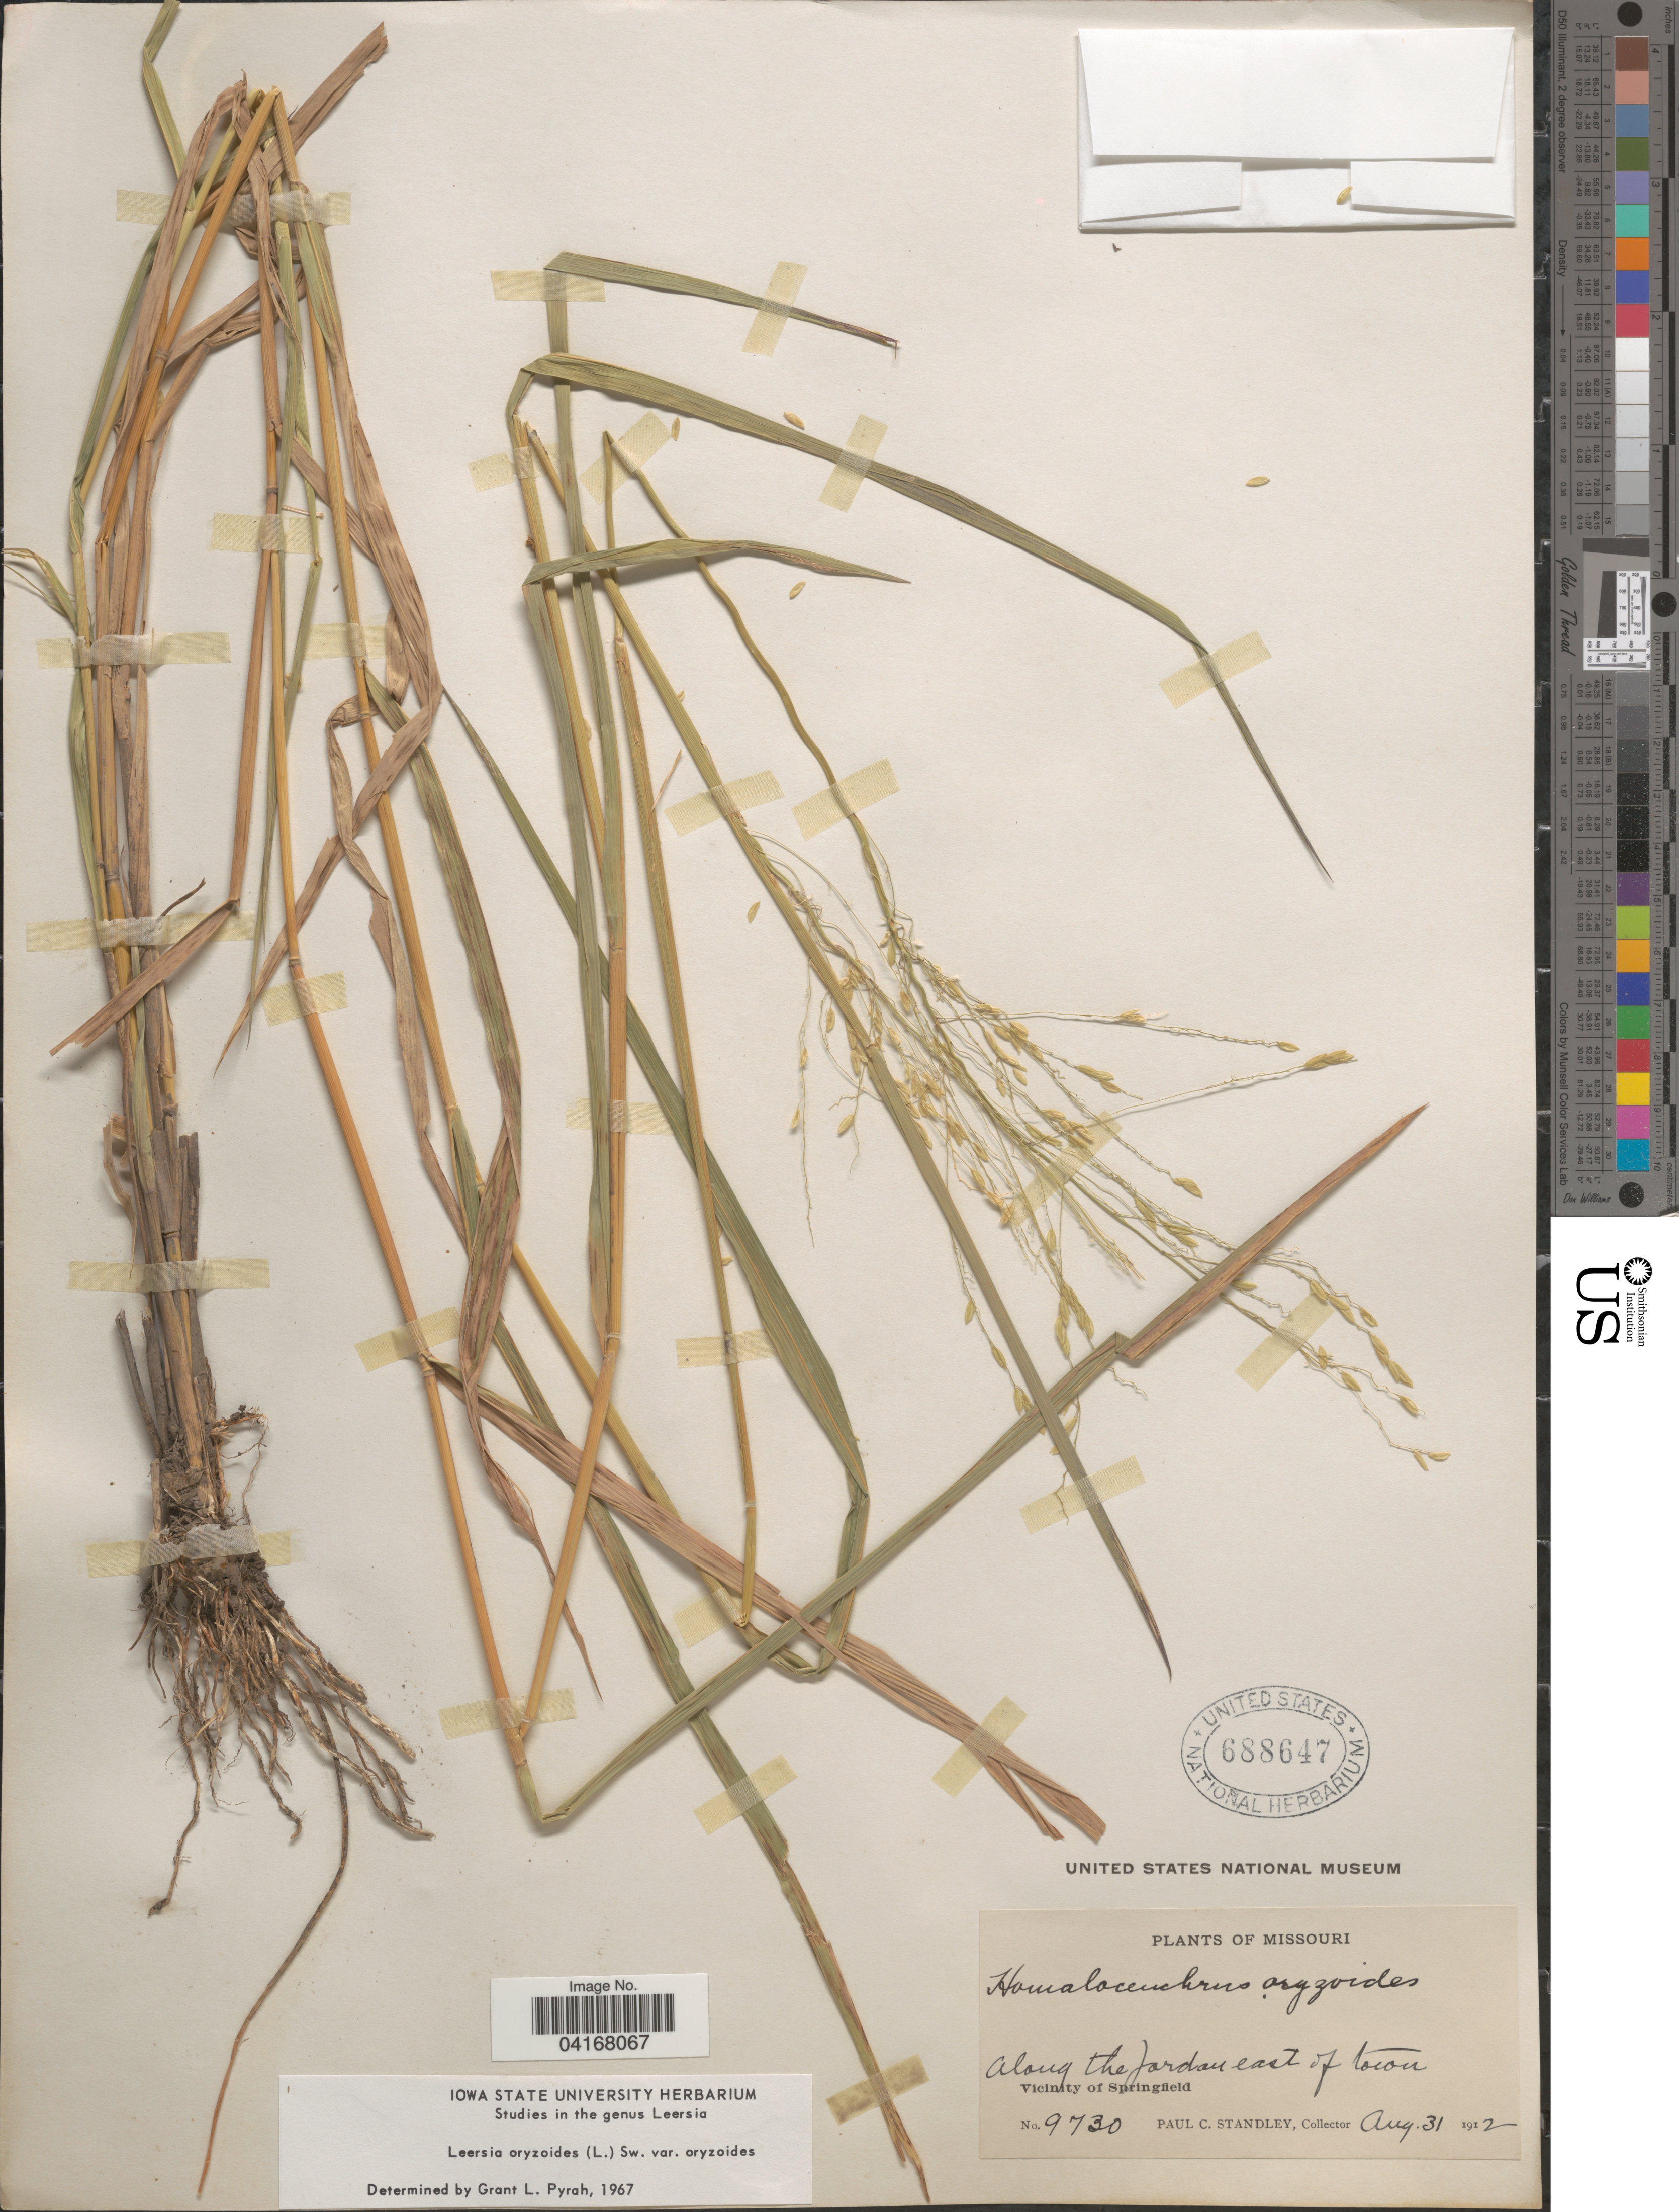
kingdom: Plantae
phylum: Tracheophyta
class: Liliopsida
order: Poales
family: Poaceae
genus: Leersia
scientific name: Leersia oryzoides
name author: (L.) Sw.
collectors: P. C. Standley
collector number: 9730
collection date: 1912-08-31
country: United States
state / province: Missouri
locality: Along the Jordan east of town. Vicinity of Springfield.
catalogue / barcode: US 688647